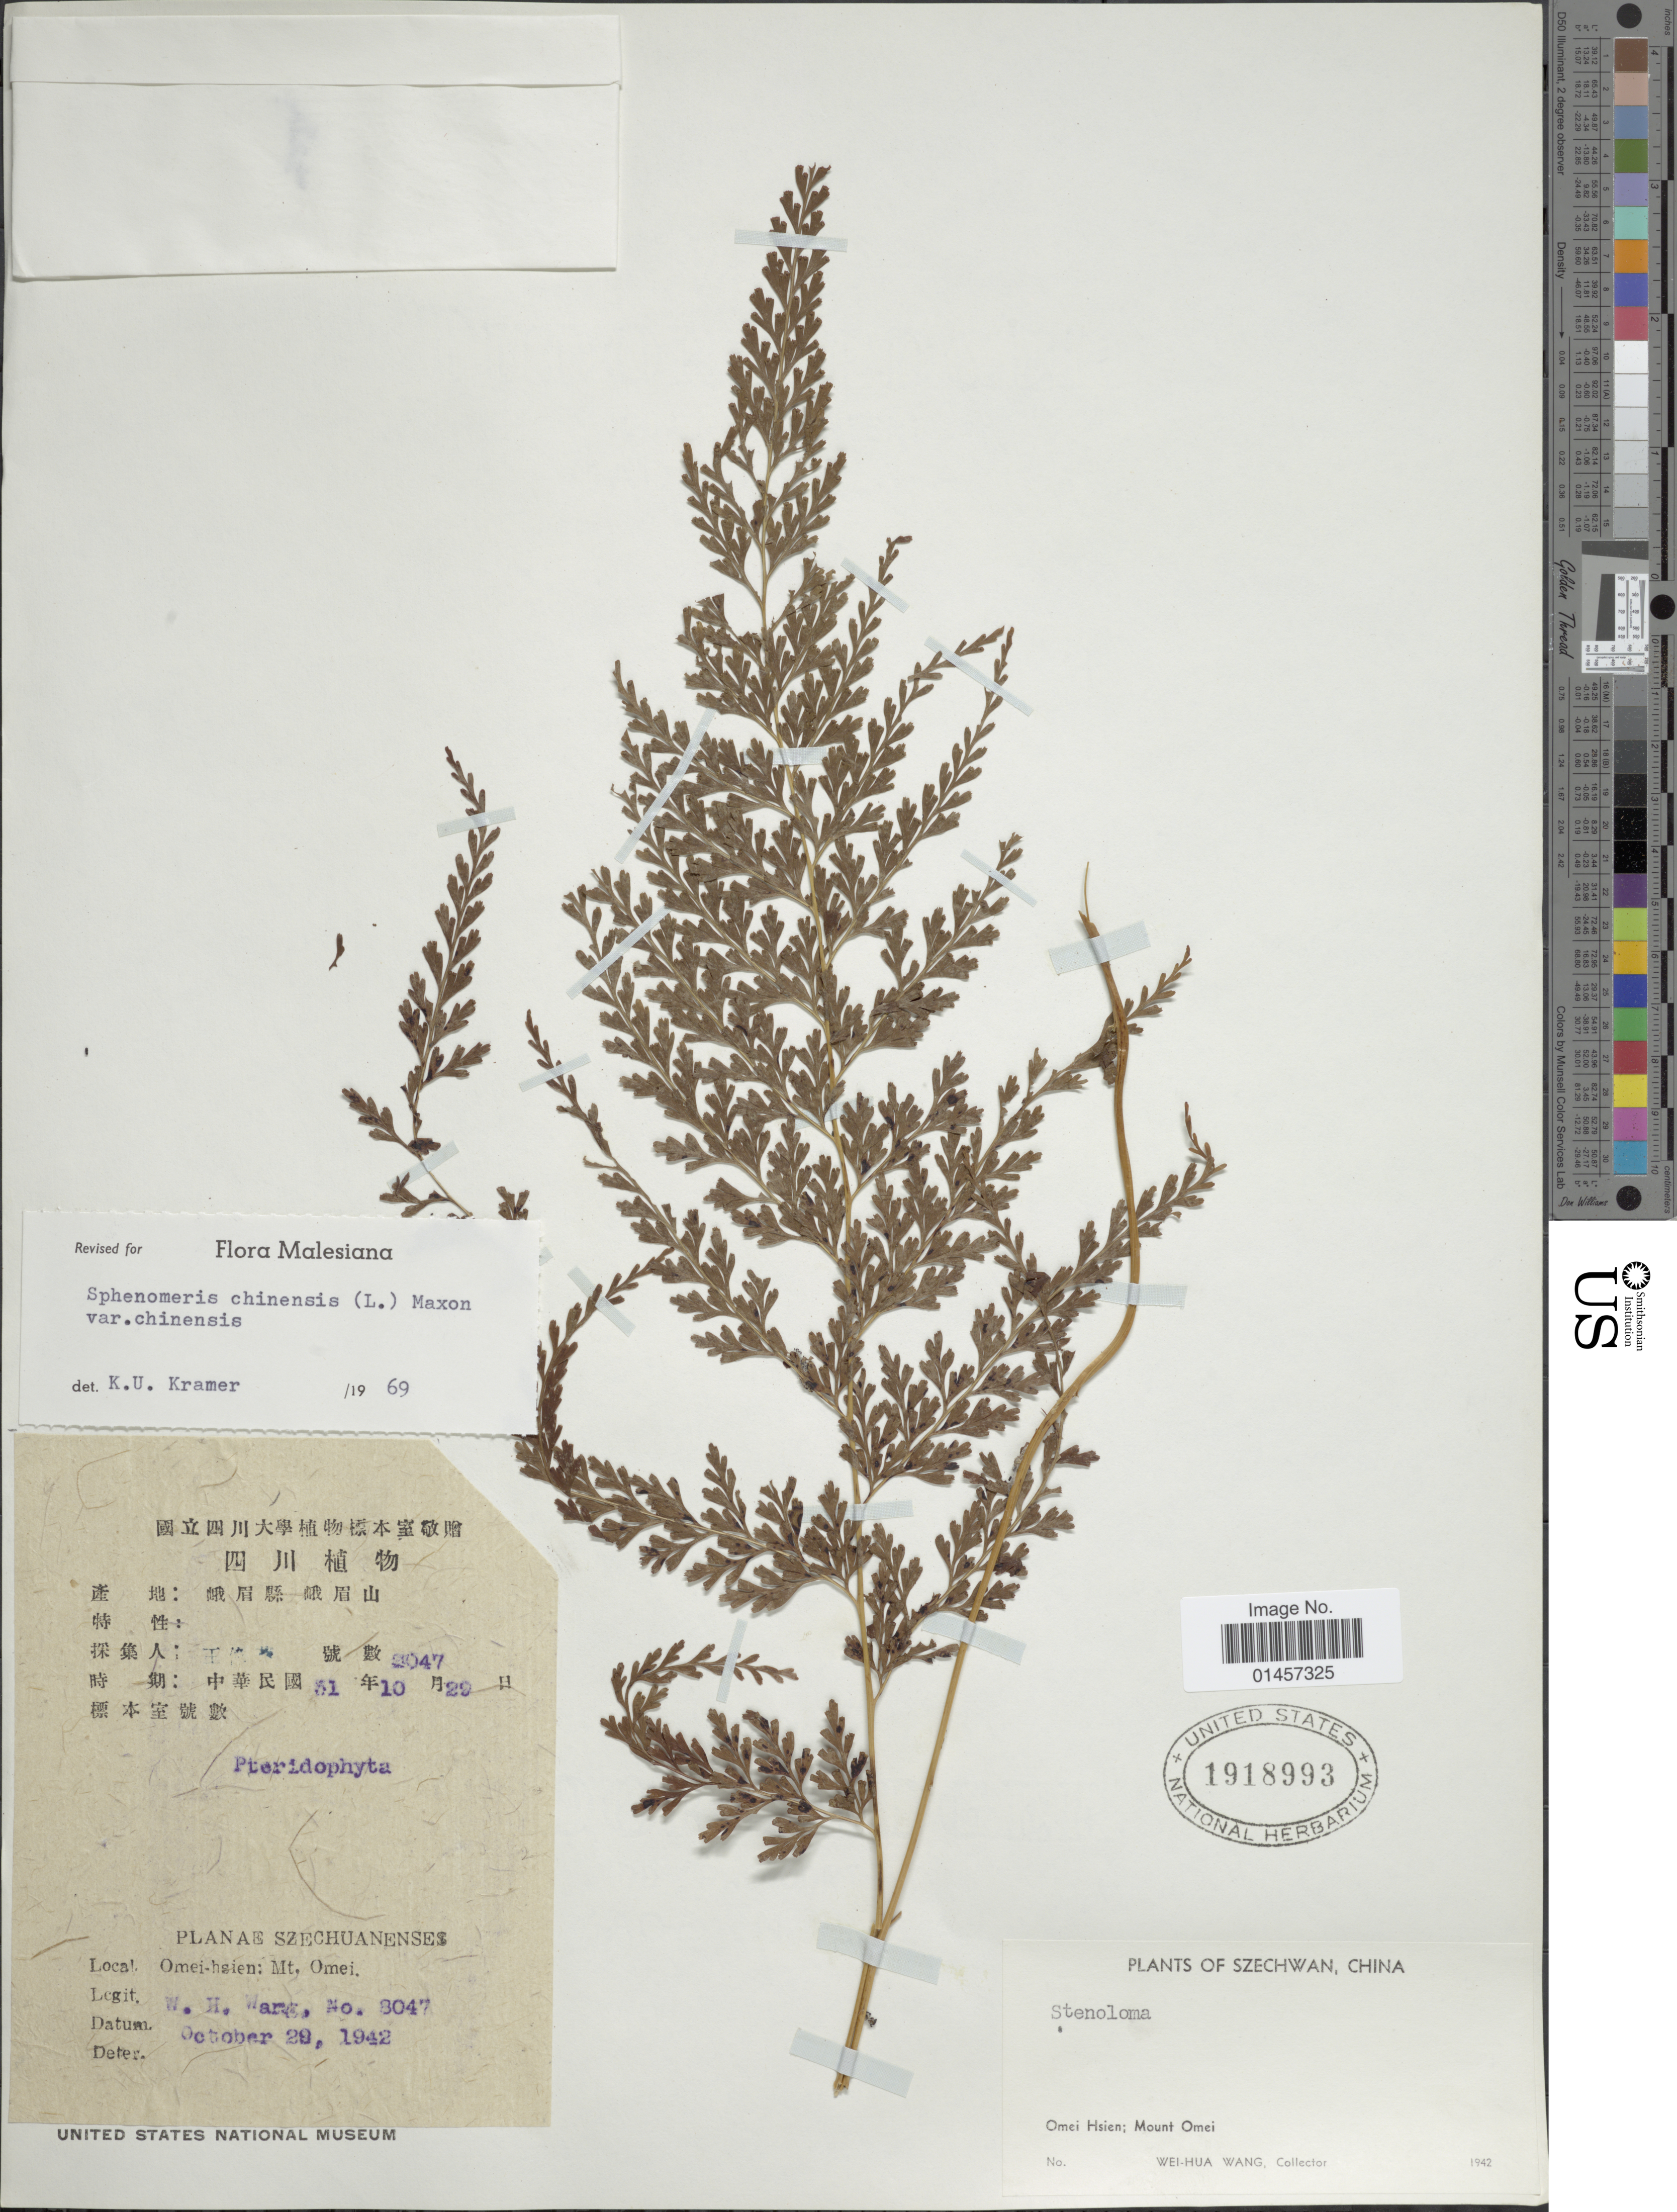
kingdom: Plantae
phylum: Tracheophyta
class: Polypodiopsida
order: Polypodiales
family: Lindsaeaceae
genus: Sphenomeris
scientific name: Sphenomeris chinensis var. chinensis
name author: (L.) Maxon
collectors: W. Wang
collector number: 8047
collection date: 1942-10-29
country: China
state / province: Sichuan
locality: Szechuaneneses, Omei-hsien: Mt. Omei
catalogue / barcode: US 1918993